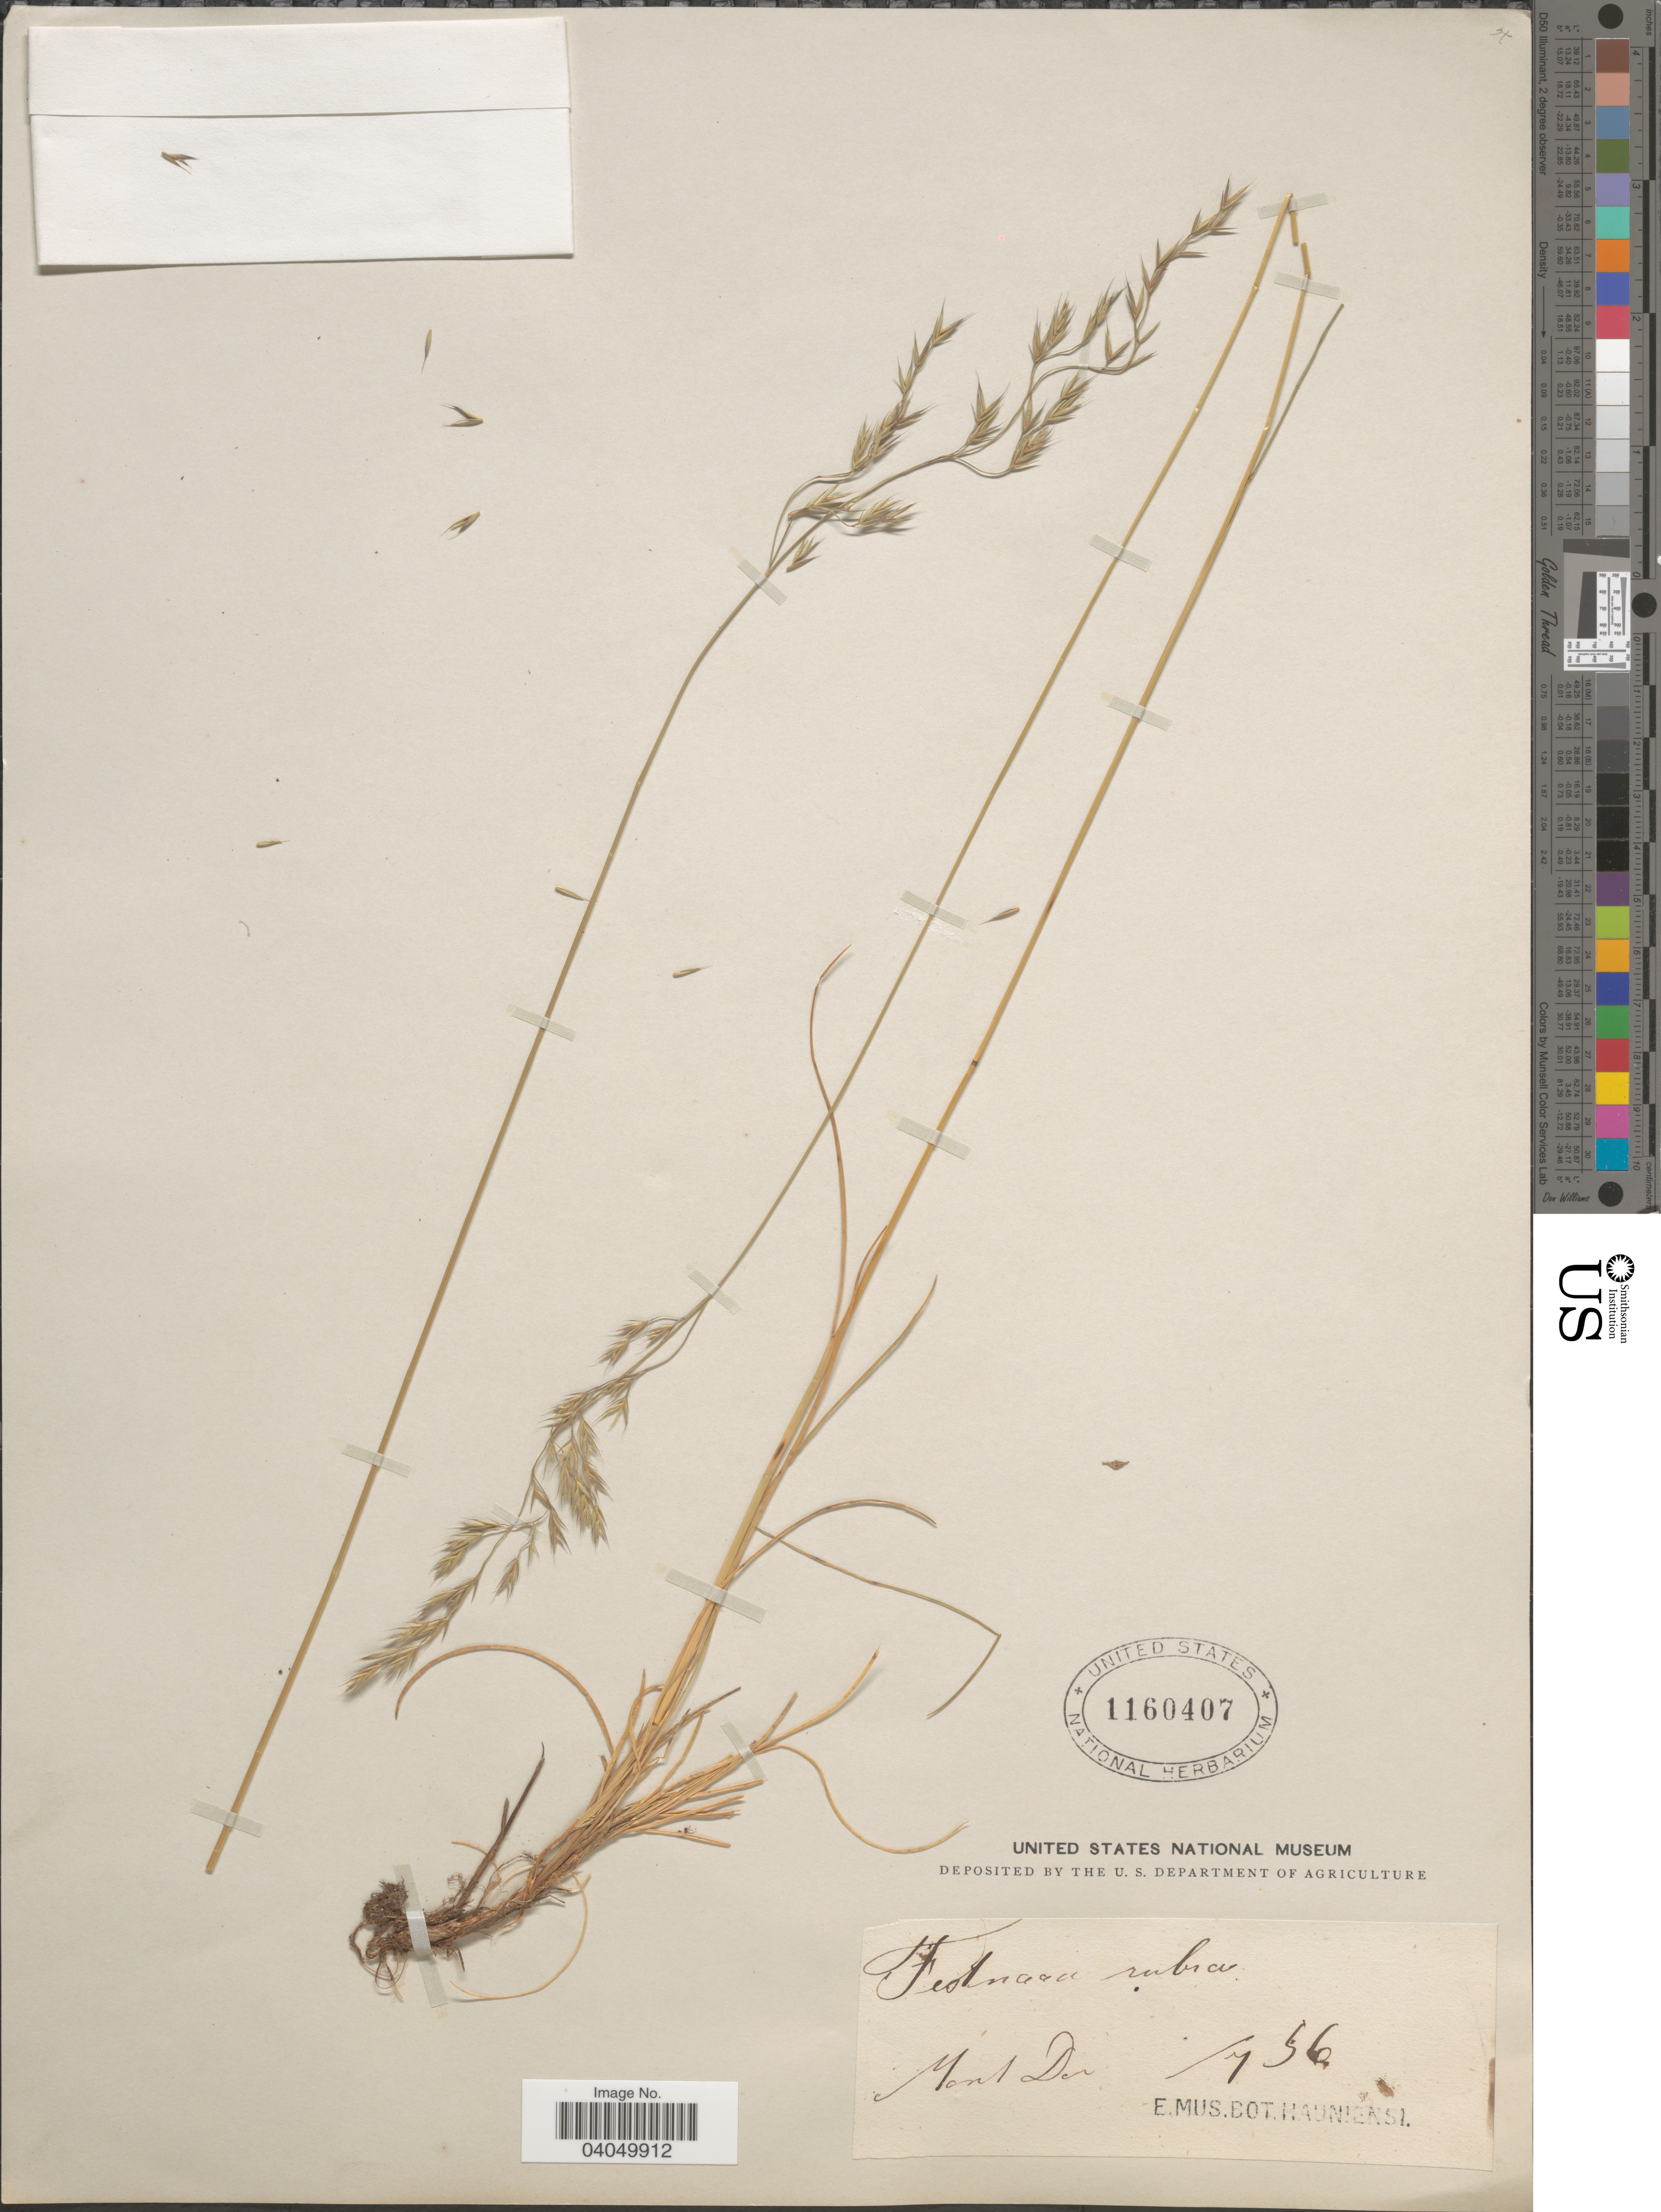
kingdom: Plantae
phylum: Tracheophyta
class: Liliopsida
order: Poales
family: Poaceae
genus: Festuca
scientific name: Festuca rubra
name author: L.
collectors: ex Mus. Bot. Hauniense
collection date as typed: Transcribed d/m/y: /7/56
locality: Mont Der [interpreted].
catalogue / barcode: US 1160407